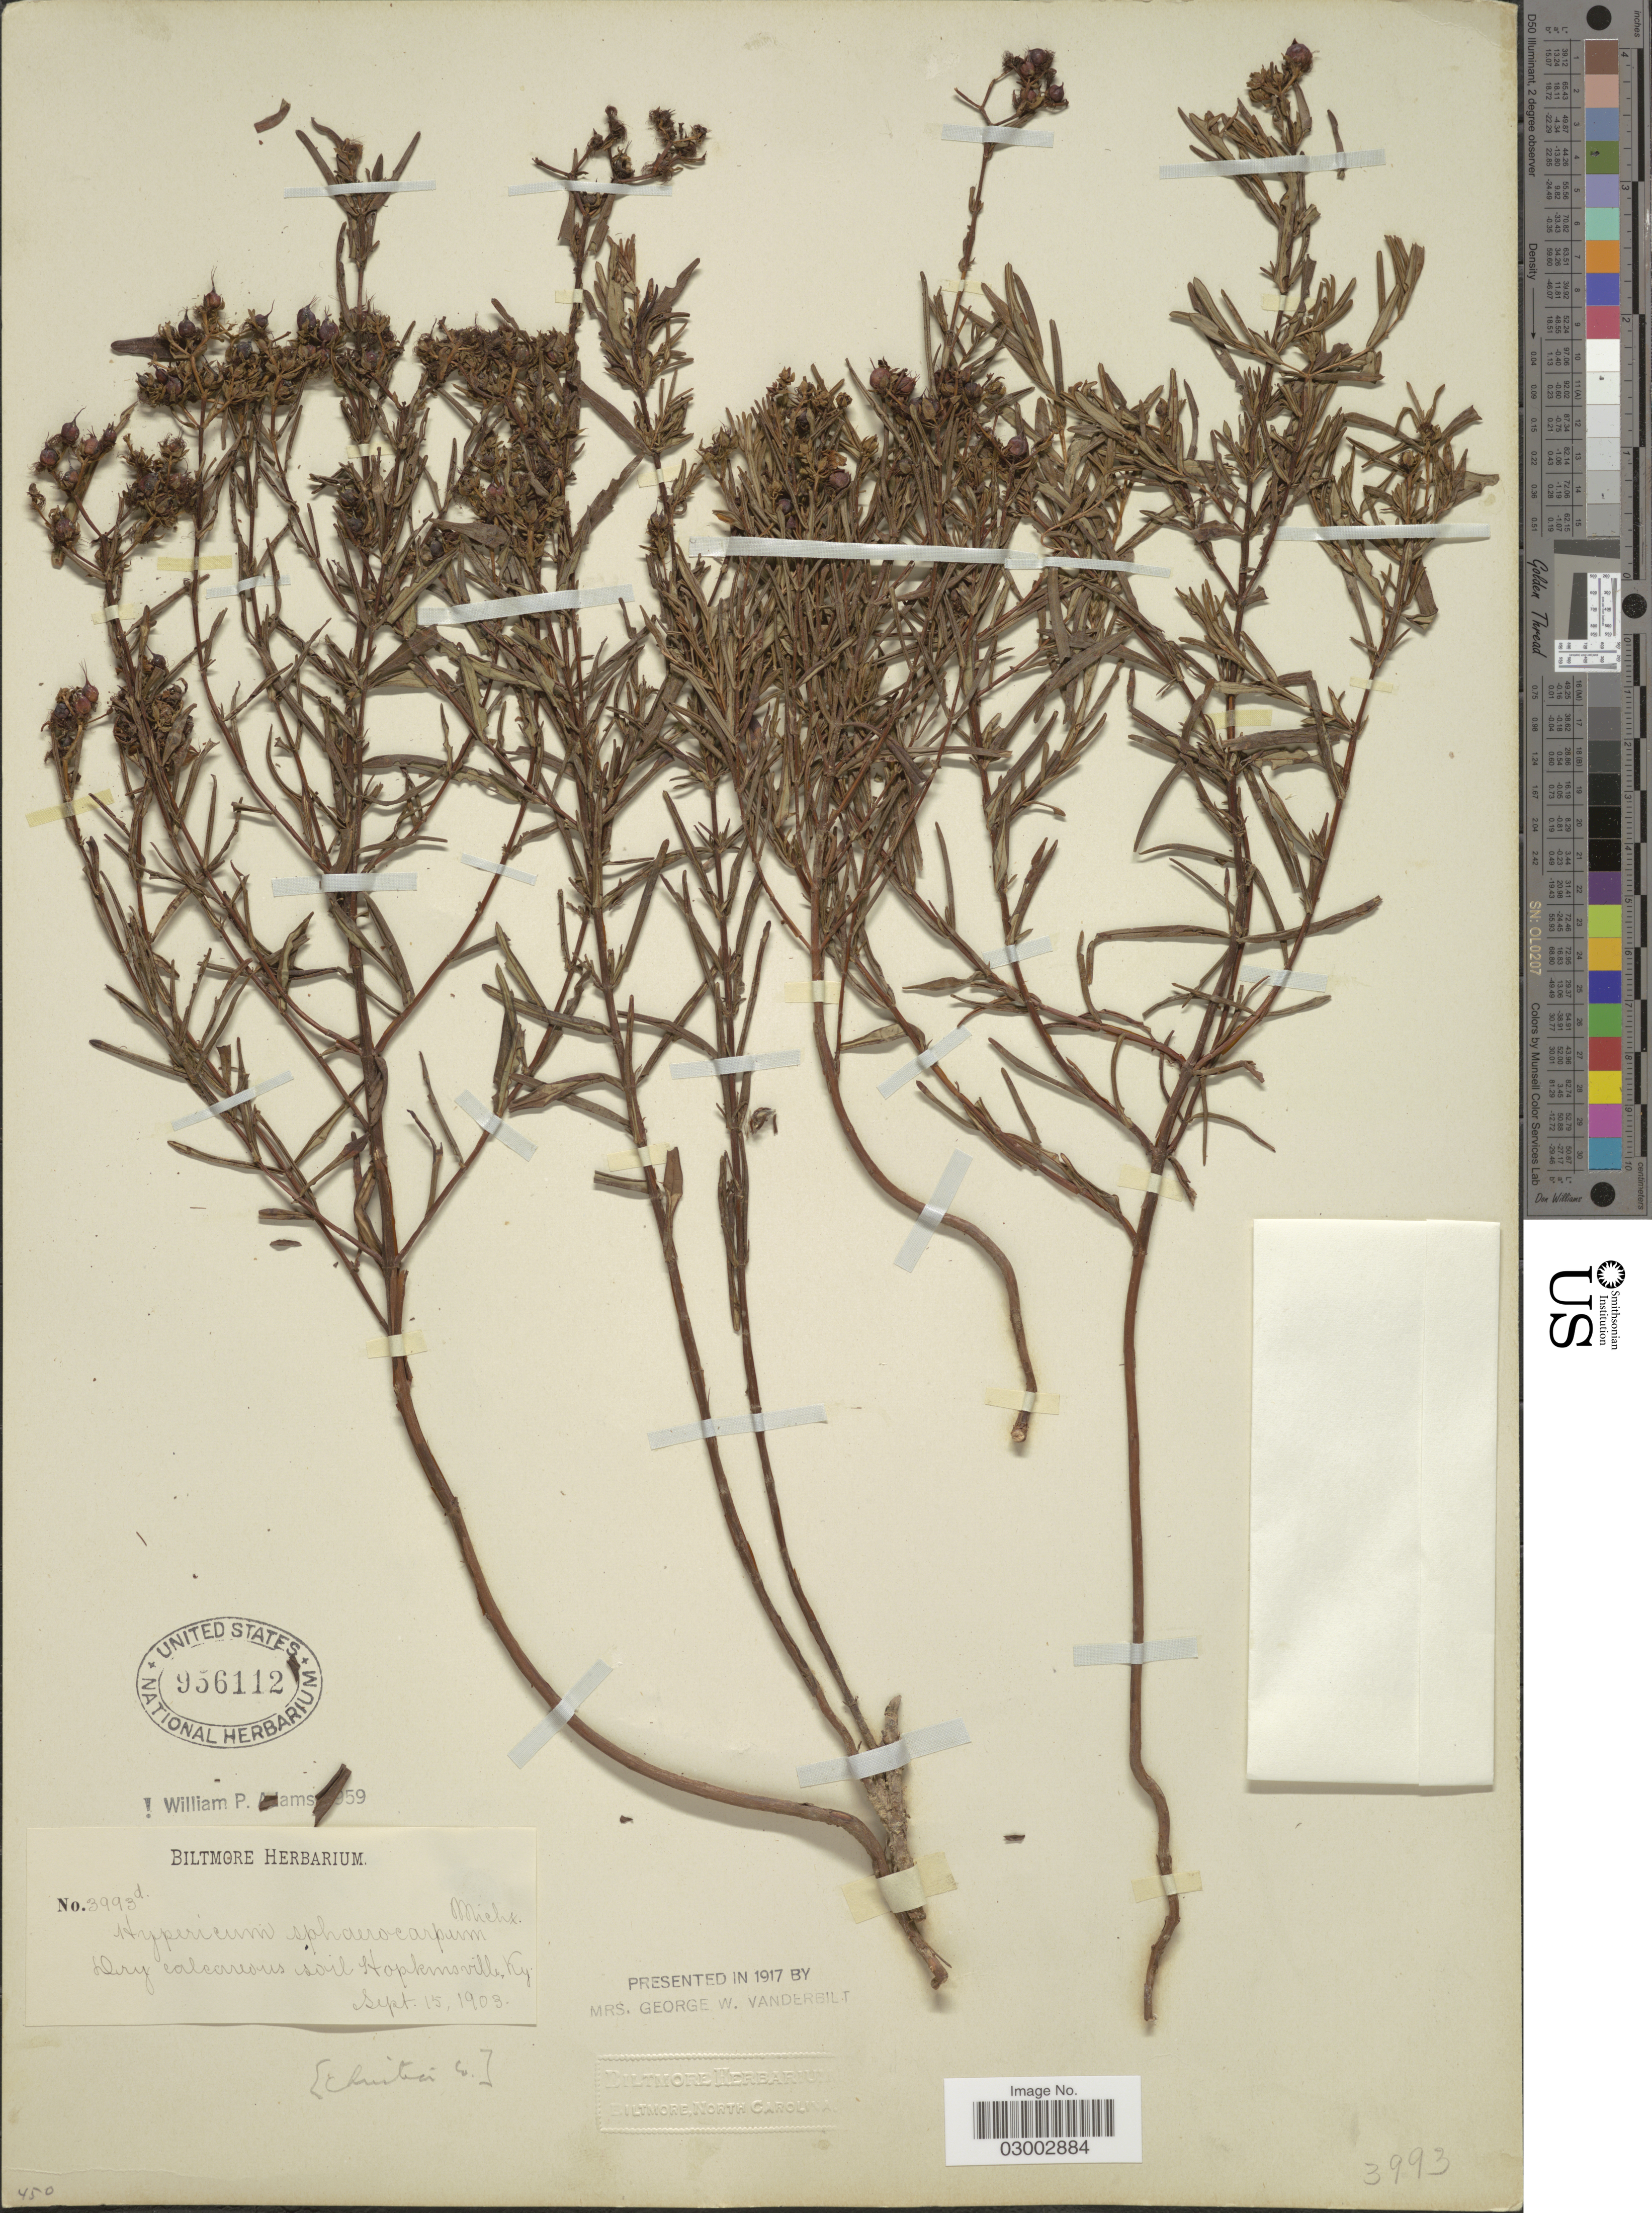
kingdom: Plantae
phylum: Tracheophyta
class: Magnoliopsida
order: Malpighiales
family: Hypericaceae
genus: Hypericum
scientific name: Hypericum sphaerocarpum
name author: Michx.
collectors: ex herb. Biltmore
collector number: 3993d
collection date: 1903-09-15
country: United States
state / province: Kentucky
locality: Dry calcareous soil Hopkinsville, Ky. Christian Co.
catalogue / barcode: US 956112